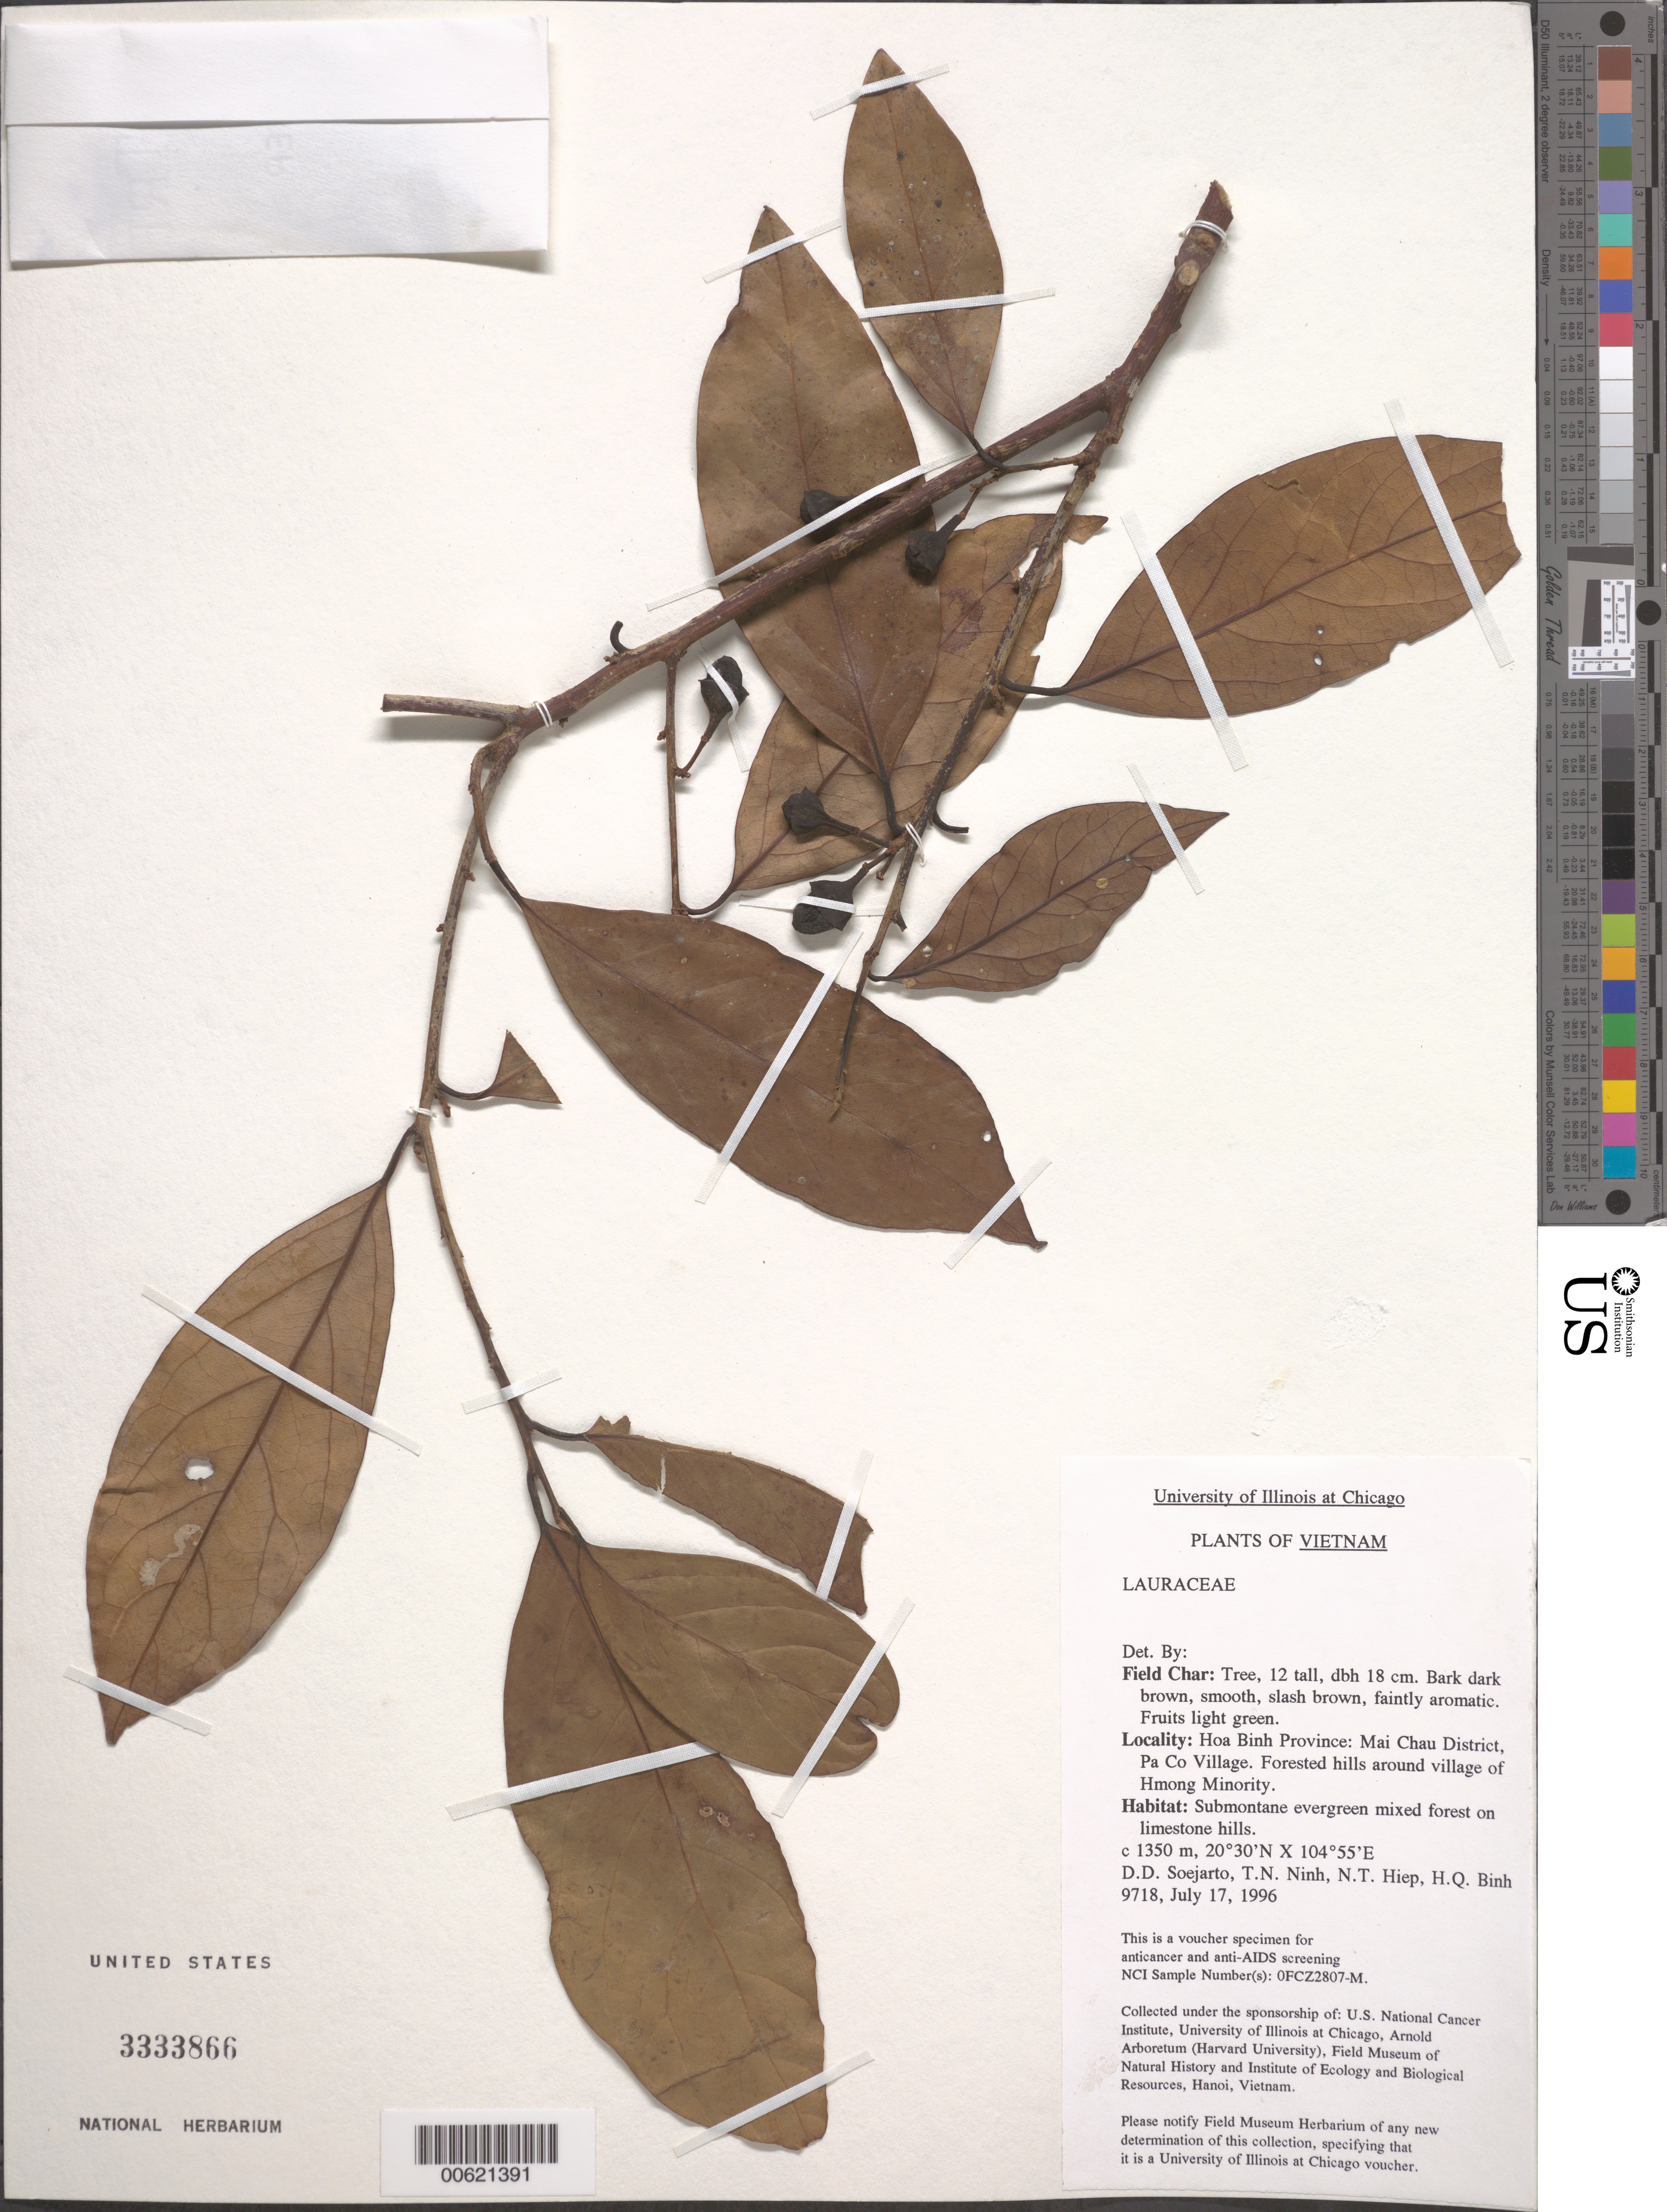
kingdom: Plantae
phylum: Tracheophyta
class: Magnoliopsida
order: Laurales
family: Lauraceae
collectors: T. N. Ninh, N. T. Hiep & H. Q. Binh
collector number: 9718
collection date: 1996-07-17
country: Vietnam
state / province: Hoa Binh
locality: Mai Chau District, Pa Co Village. Forested hills around village of Hmong Minority.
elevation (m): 1350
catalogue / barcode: US 3333866